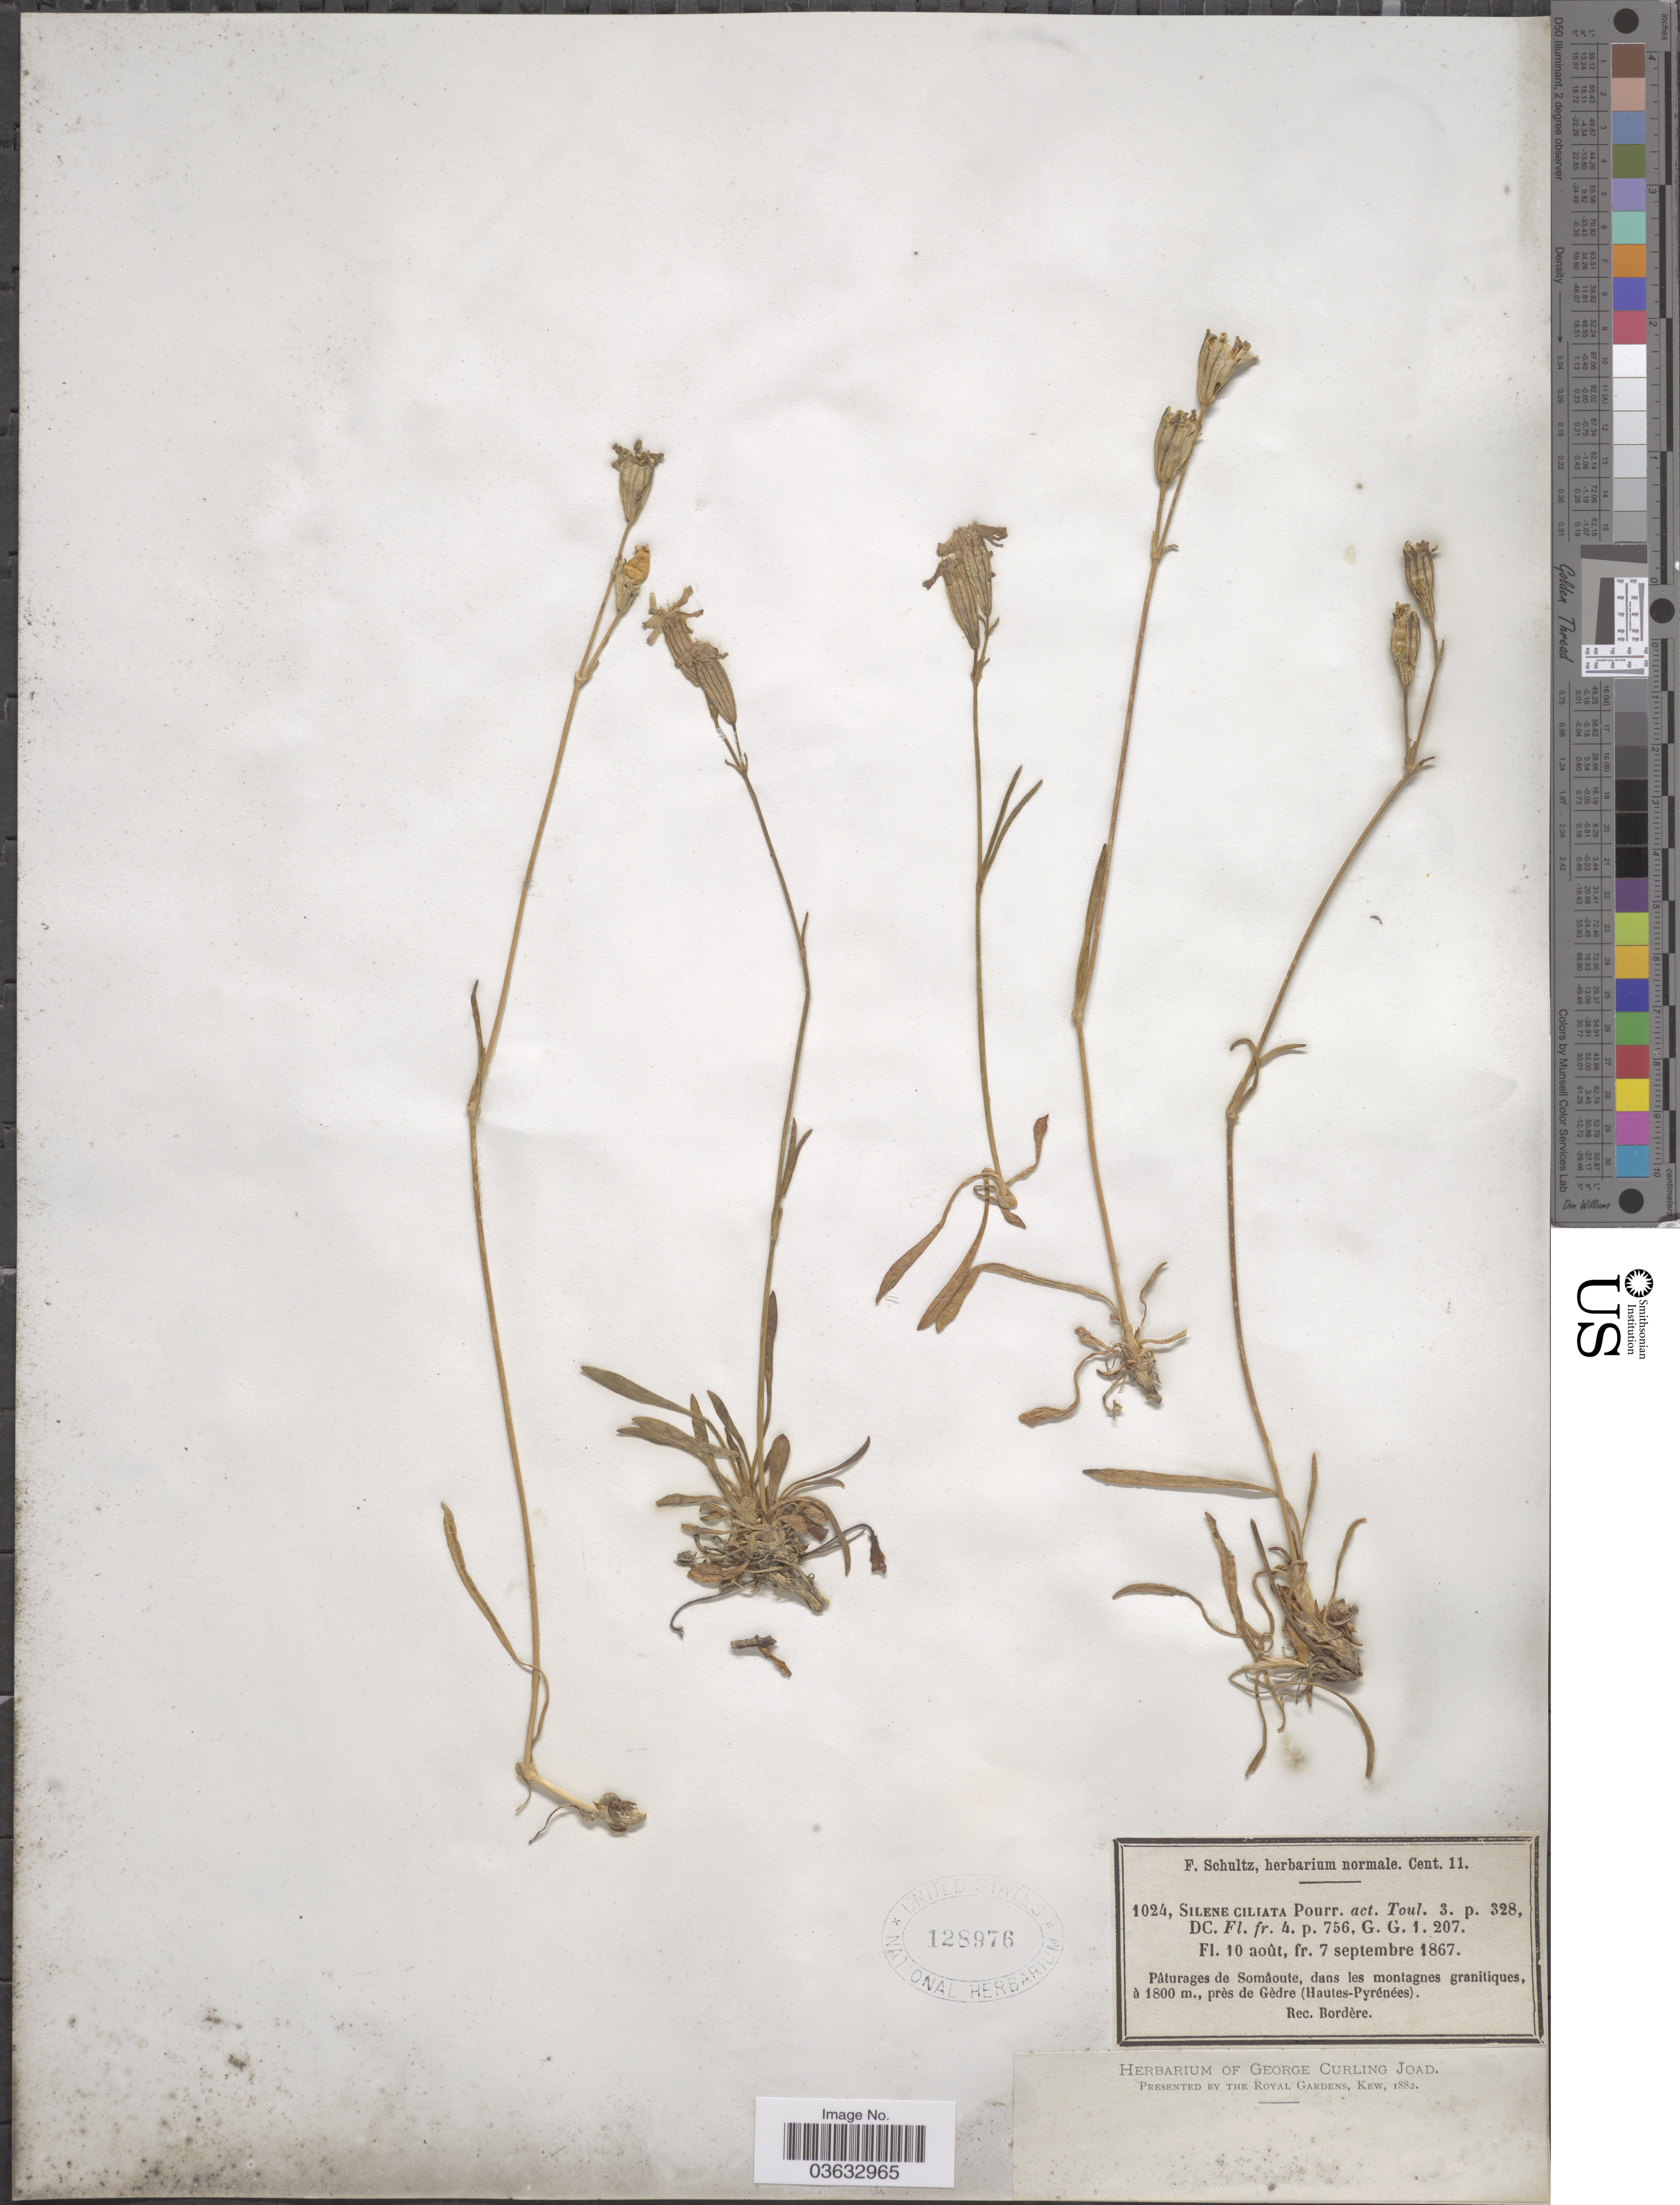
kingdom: Plantae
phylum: Tracheophyta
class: Magnoliopsida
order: Caryophyllales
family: Caryophyllaceae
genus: Silene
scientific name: Silene ciliata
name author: Pourr.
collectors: F. Schultz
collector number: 1024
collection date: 1867-08-10/1867-09-07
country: France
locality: Pâturages de Somâoute, dans les montagnes granitiques, près de Gèdre (Hautes-Pyrénées).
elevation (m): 1800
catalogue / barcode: US 128976